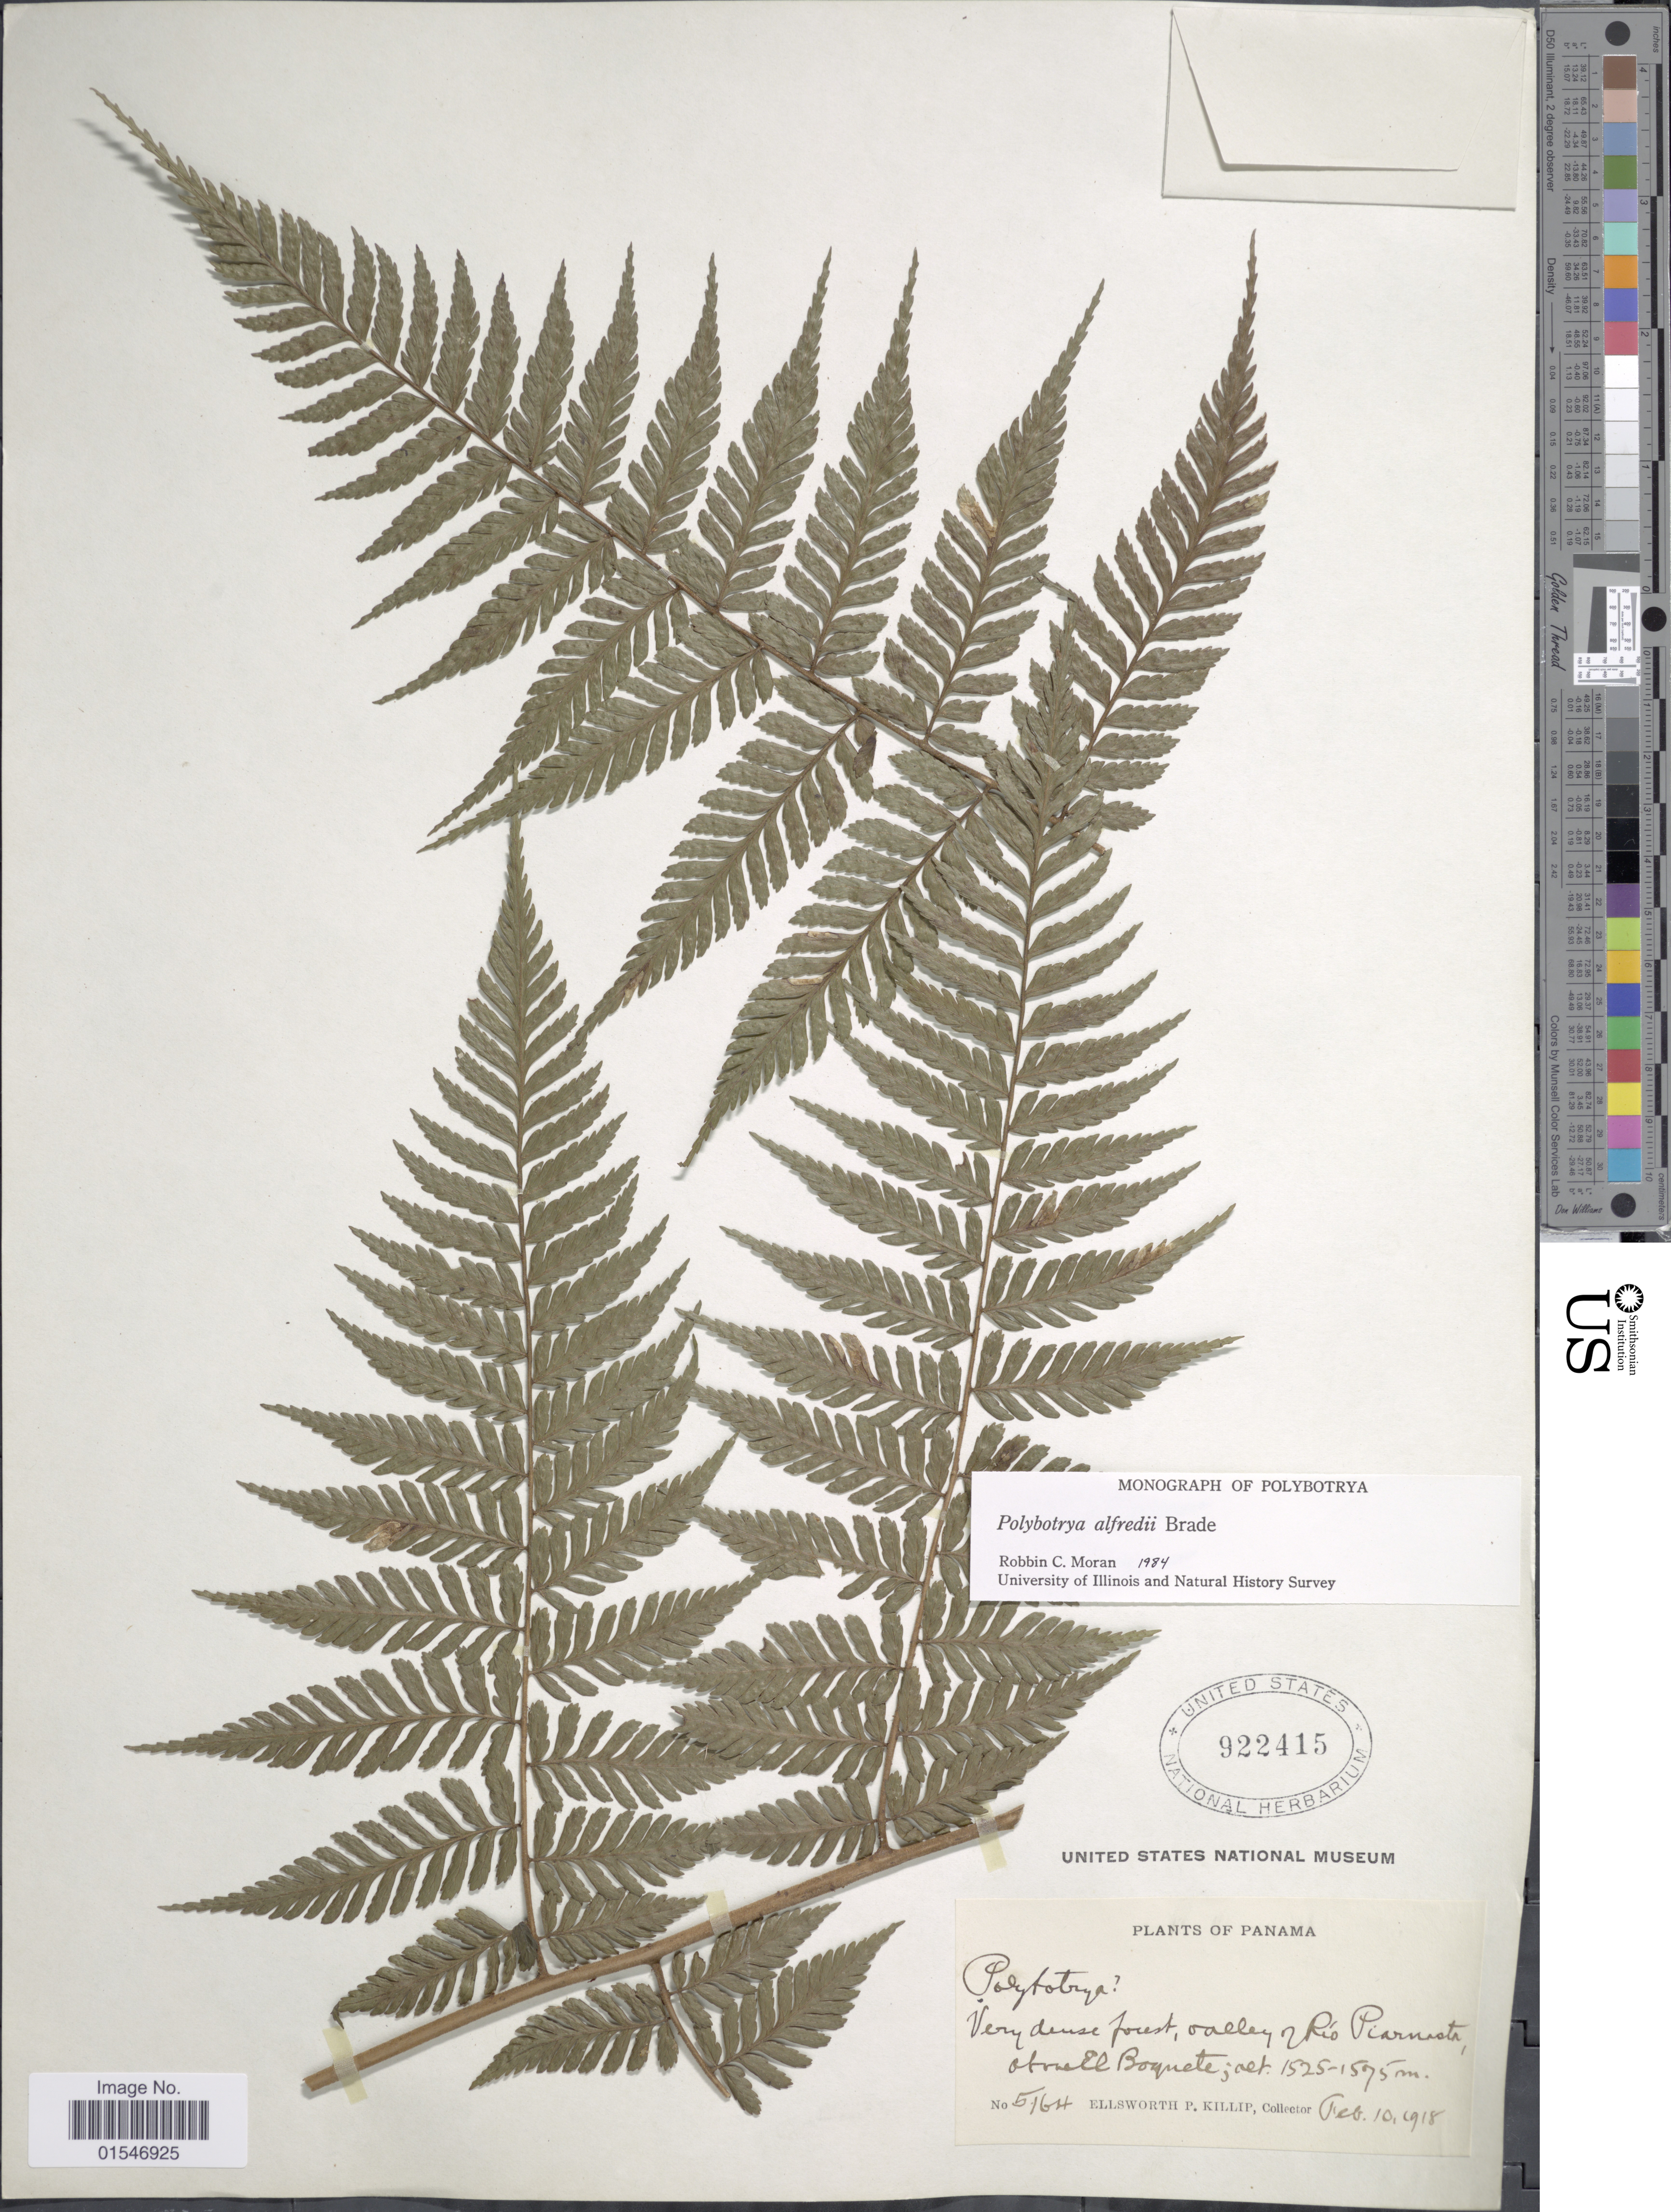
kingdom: Plantae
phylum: Tracheophyta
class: Polypodiopsida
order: Polypodiales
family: Dryopteridaceae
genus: Polybotrya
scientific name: Polybotrya alfredii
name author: Brade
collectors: E. P. Killip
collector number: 5164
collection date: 1918-02-10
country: Panama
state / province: Chiriqui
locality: valley of Rio Piarnasta above El Boquete.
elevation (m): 1525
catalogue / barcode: US 922415